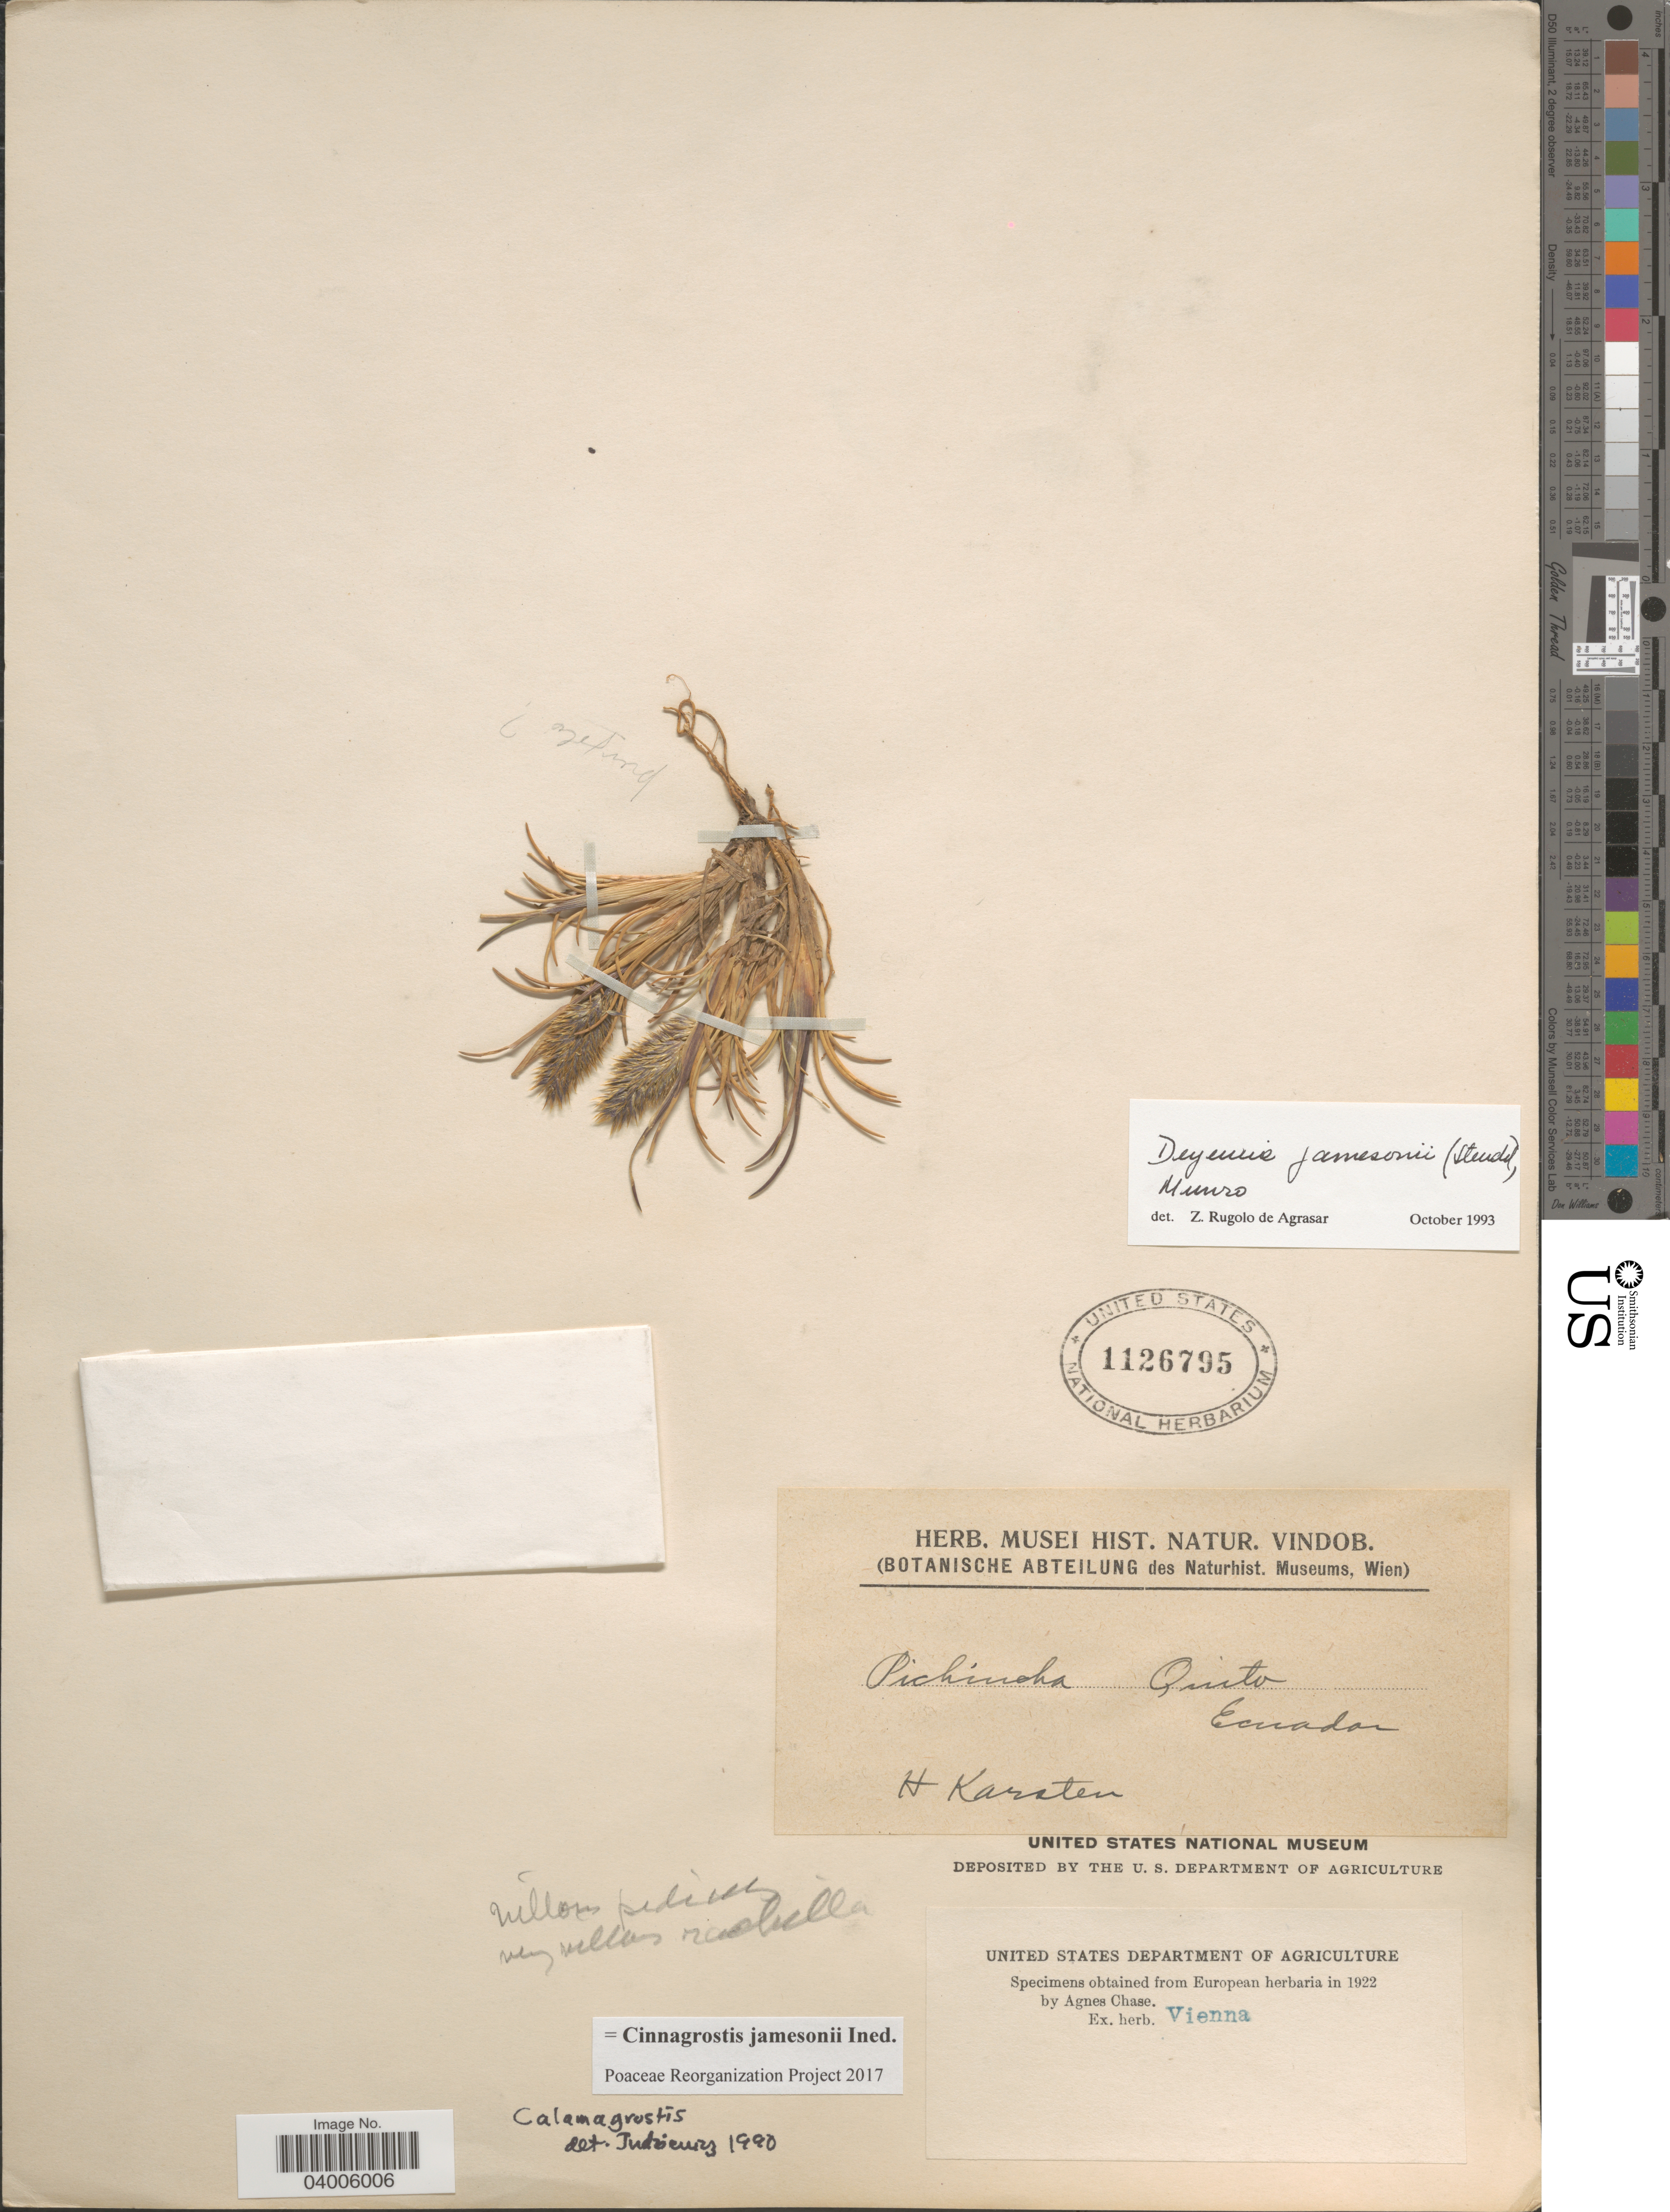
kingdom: Plantae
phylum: Tracheophyta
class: Liliopsida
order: Poales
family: Poaceae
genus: Cinnagrostis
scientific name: Cinnagrostis jamesonii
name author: (Steud.) P.M. Peterson et al.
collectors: H. Karsten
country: Ecuador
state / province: Pichincha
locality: Quito.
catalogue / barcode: US 1126795